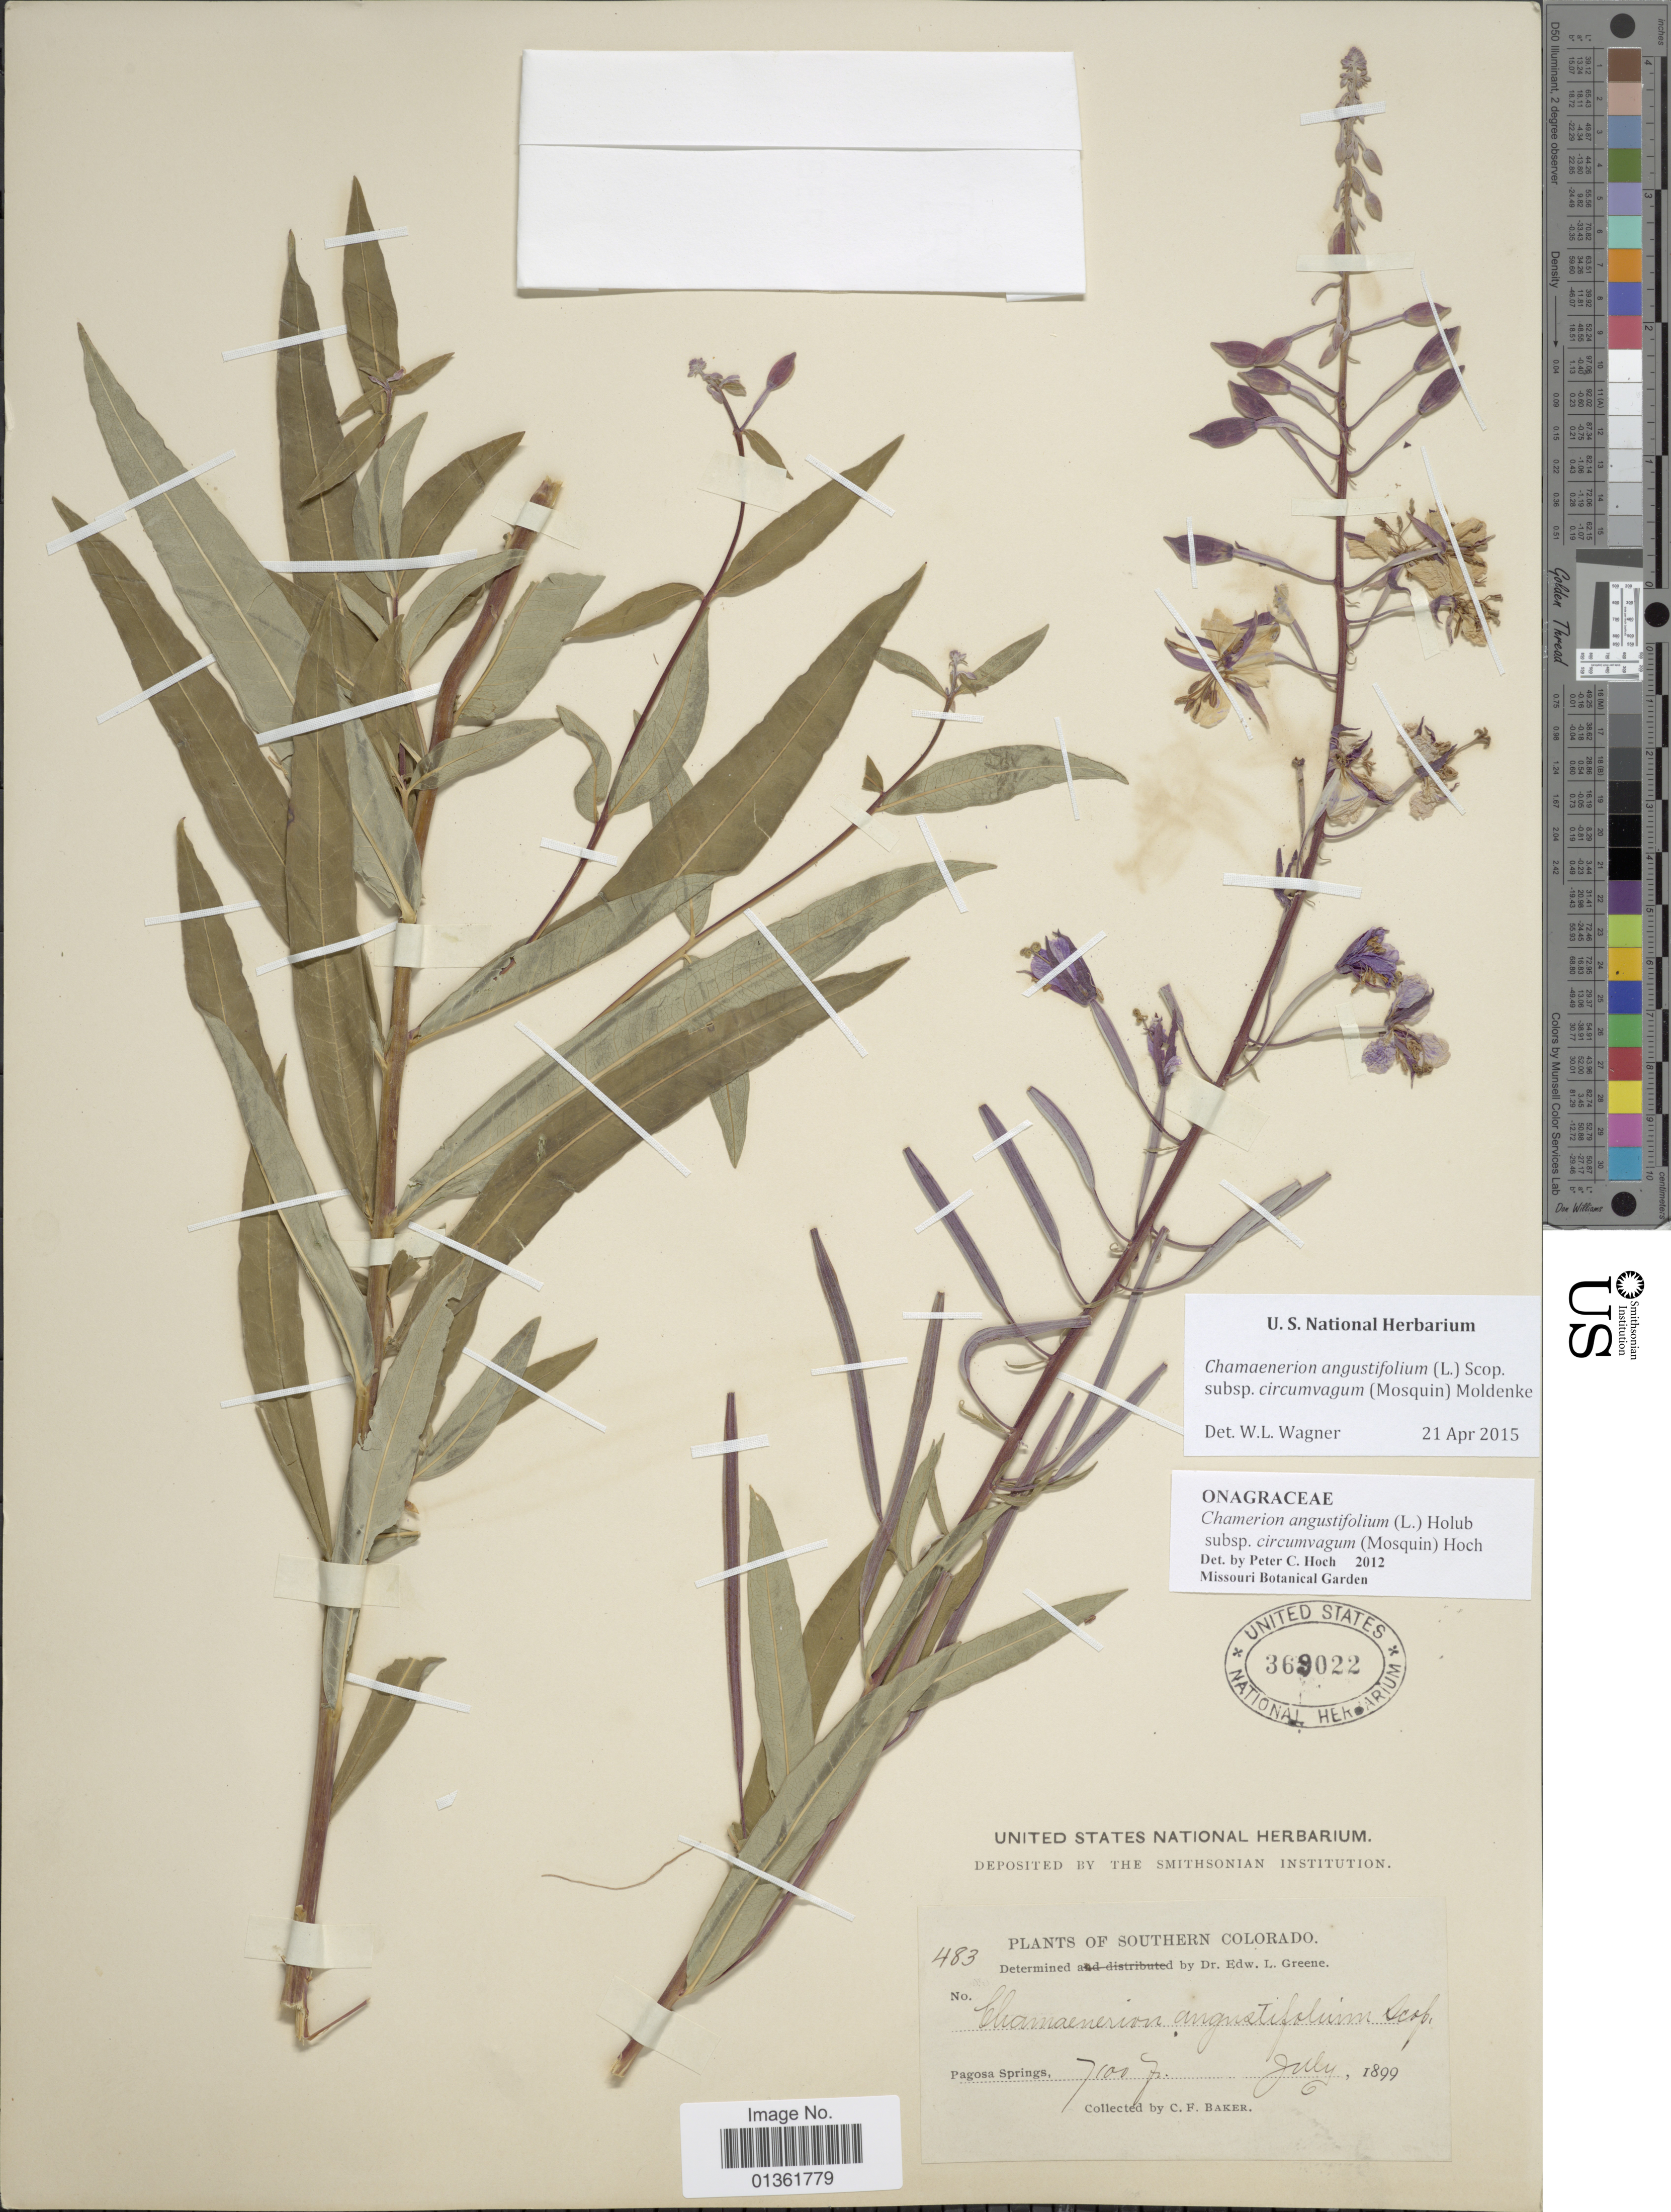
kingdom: Plantae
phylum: Tracheophyta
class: Magnoliopsida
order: Myrtales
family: Onagraceae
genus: Chamaenerion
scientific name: Chamaenerion angustifolium subsp. circumvagum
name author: (Mosquin) Moldenke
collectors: C. F. Baker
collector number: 483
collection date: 1899-07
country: United States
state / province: Colorado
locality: Southern Colorado. Pagosa Springs.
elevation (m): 2164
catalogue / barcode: US 369022